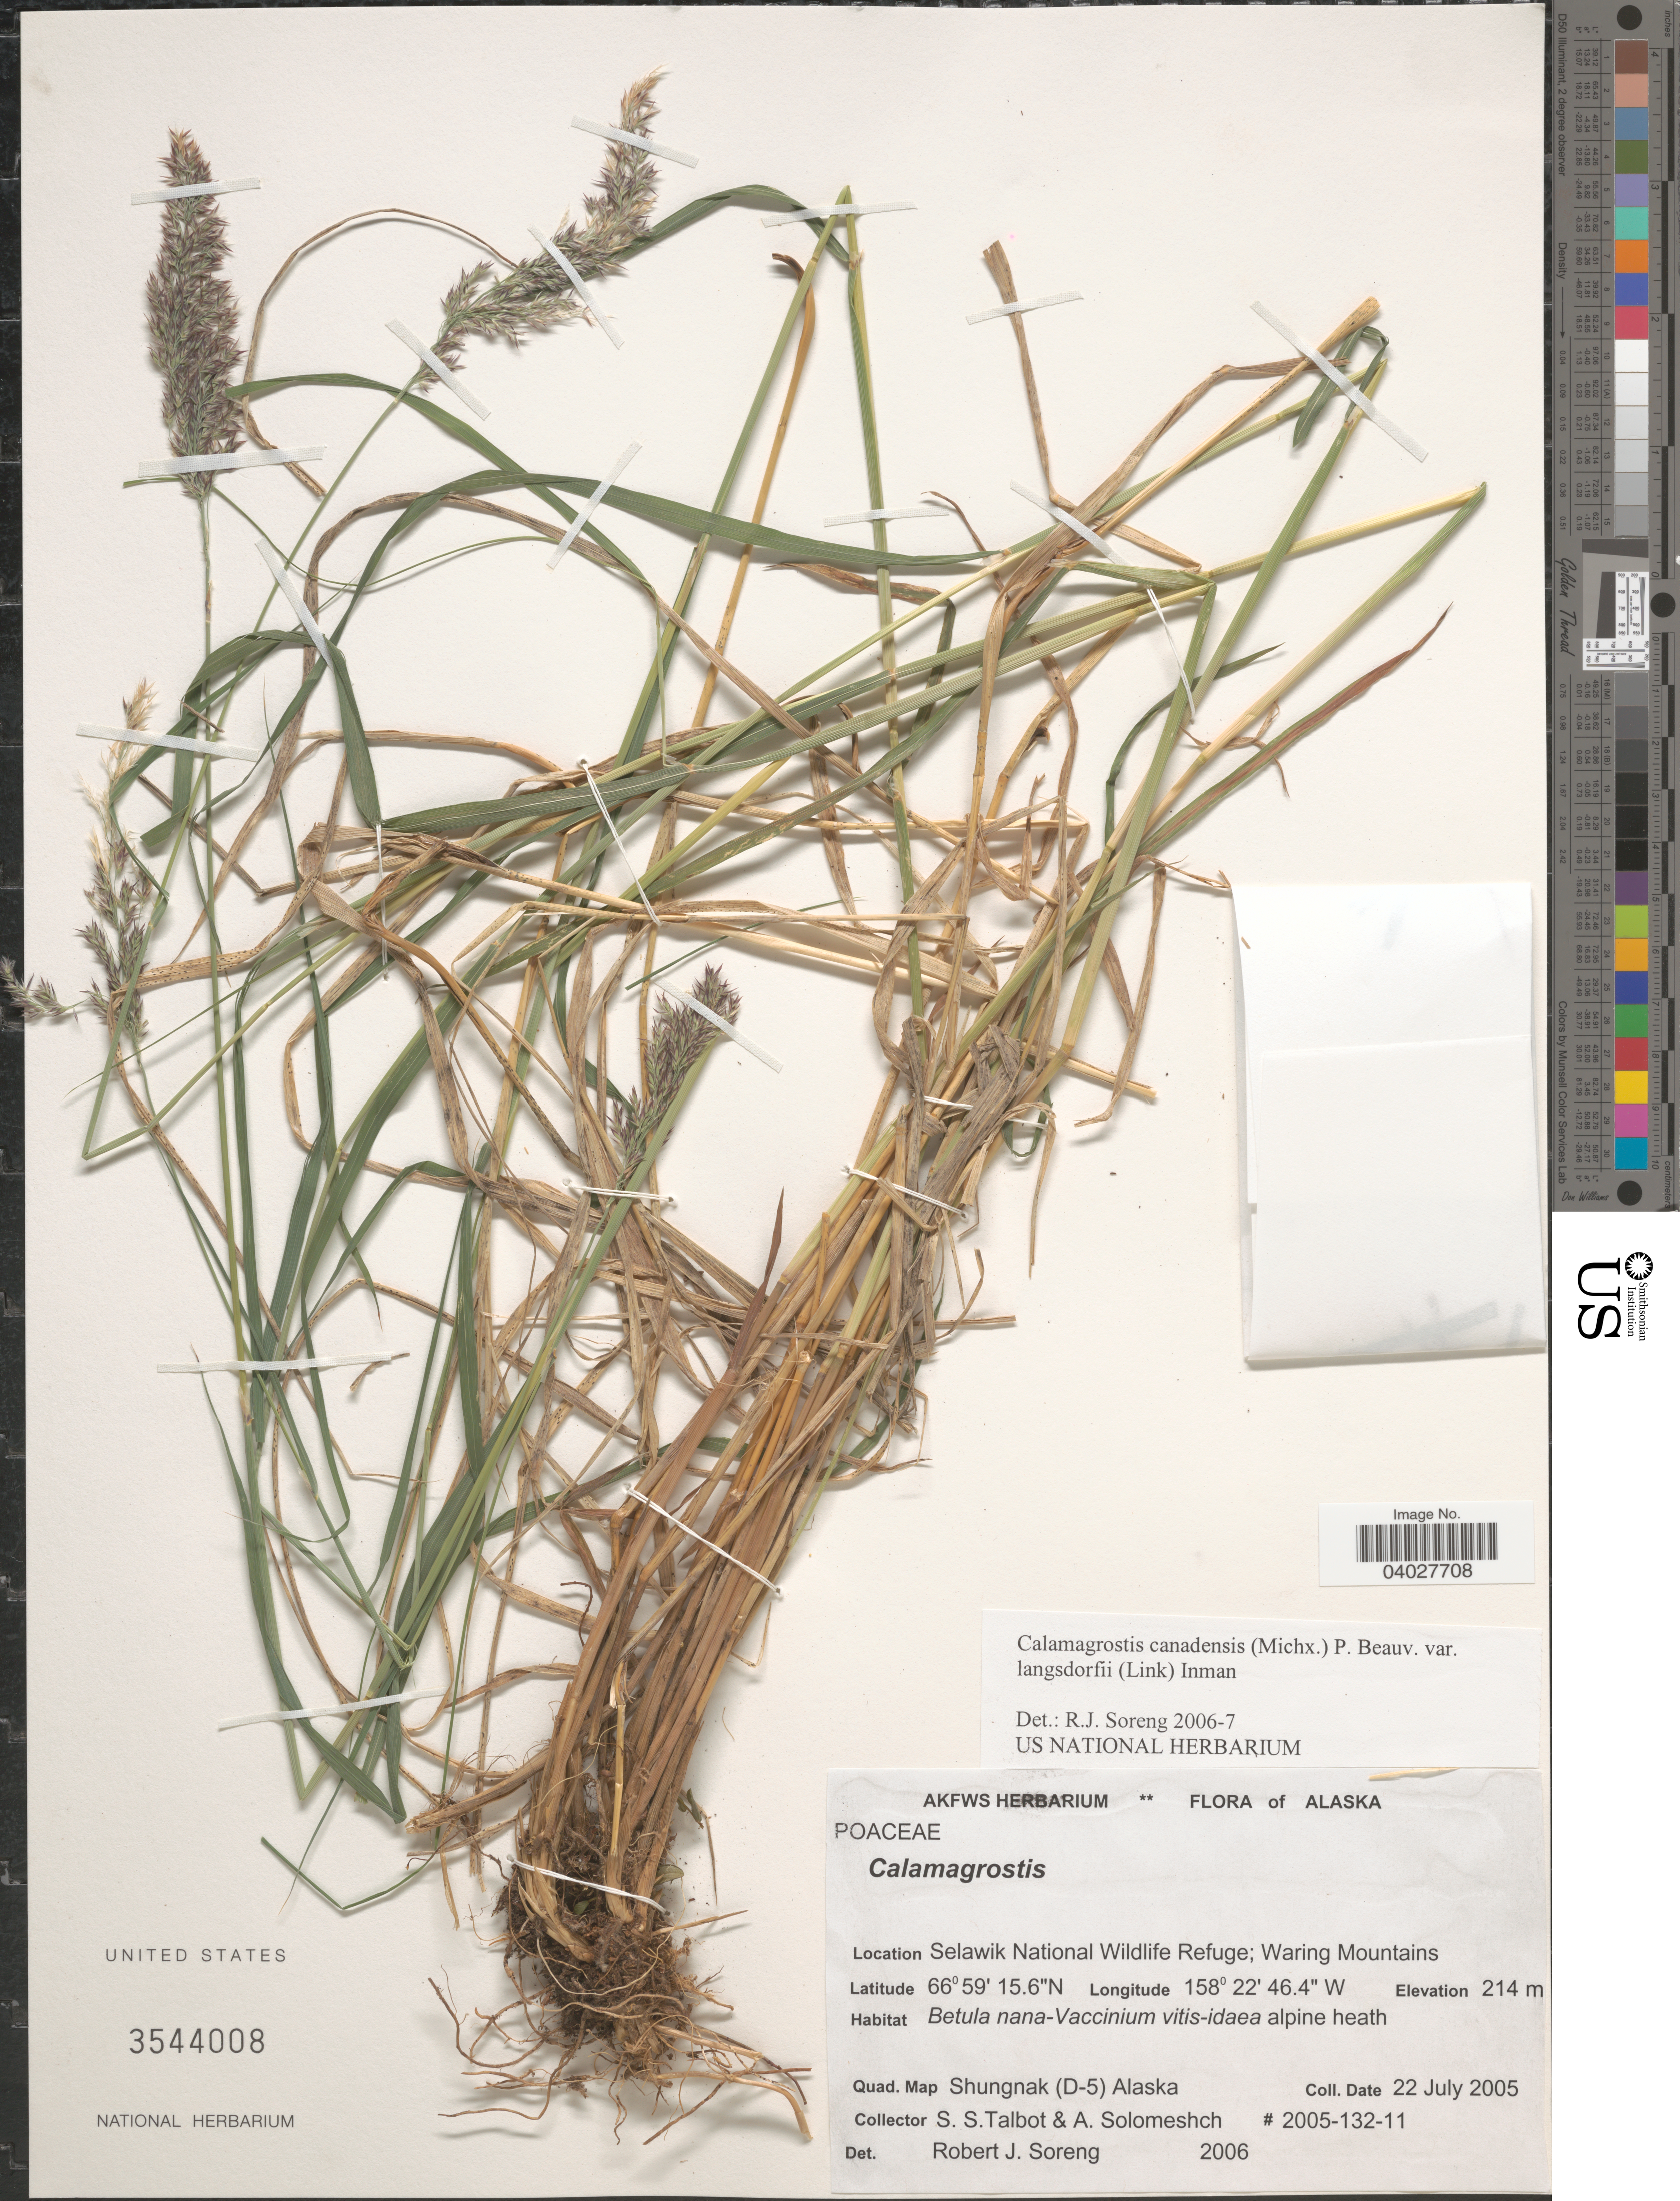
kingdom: Plantae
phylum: Tracheophyta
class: Liliopsida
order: Poales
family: Poaceae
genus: Calamagrostis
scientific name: Calamagrostis canadensis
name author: (Michx.) P. Beauv.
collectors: S. S. Talbot & A. Solomeshch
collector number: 2005-132-11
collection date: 2005-07-22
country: United States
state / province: Alaska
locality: Selawik National Wildlife Refuge; Waring Mountains. Quad. Map Shungnak (D-5).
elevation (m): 214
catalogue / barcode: US 3544008